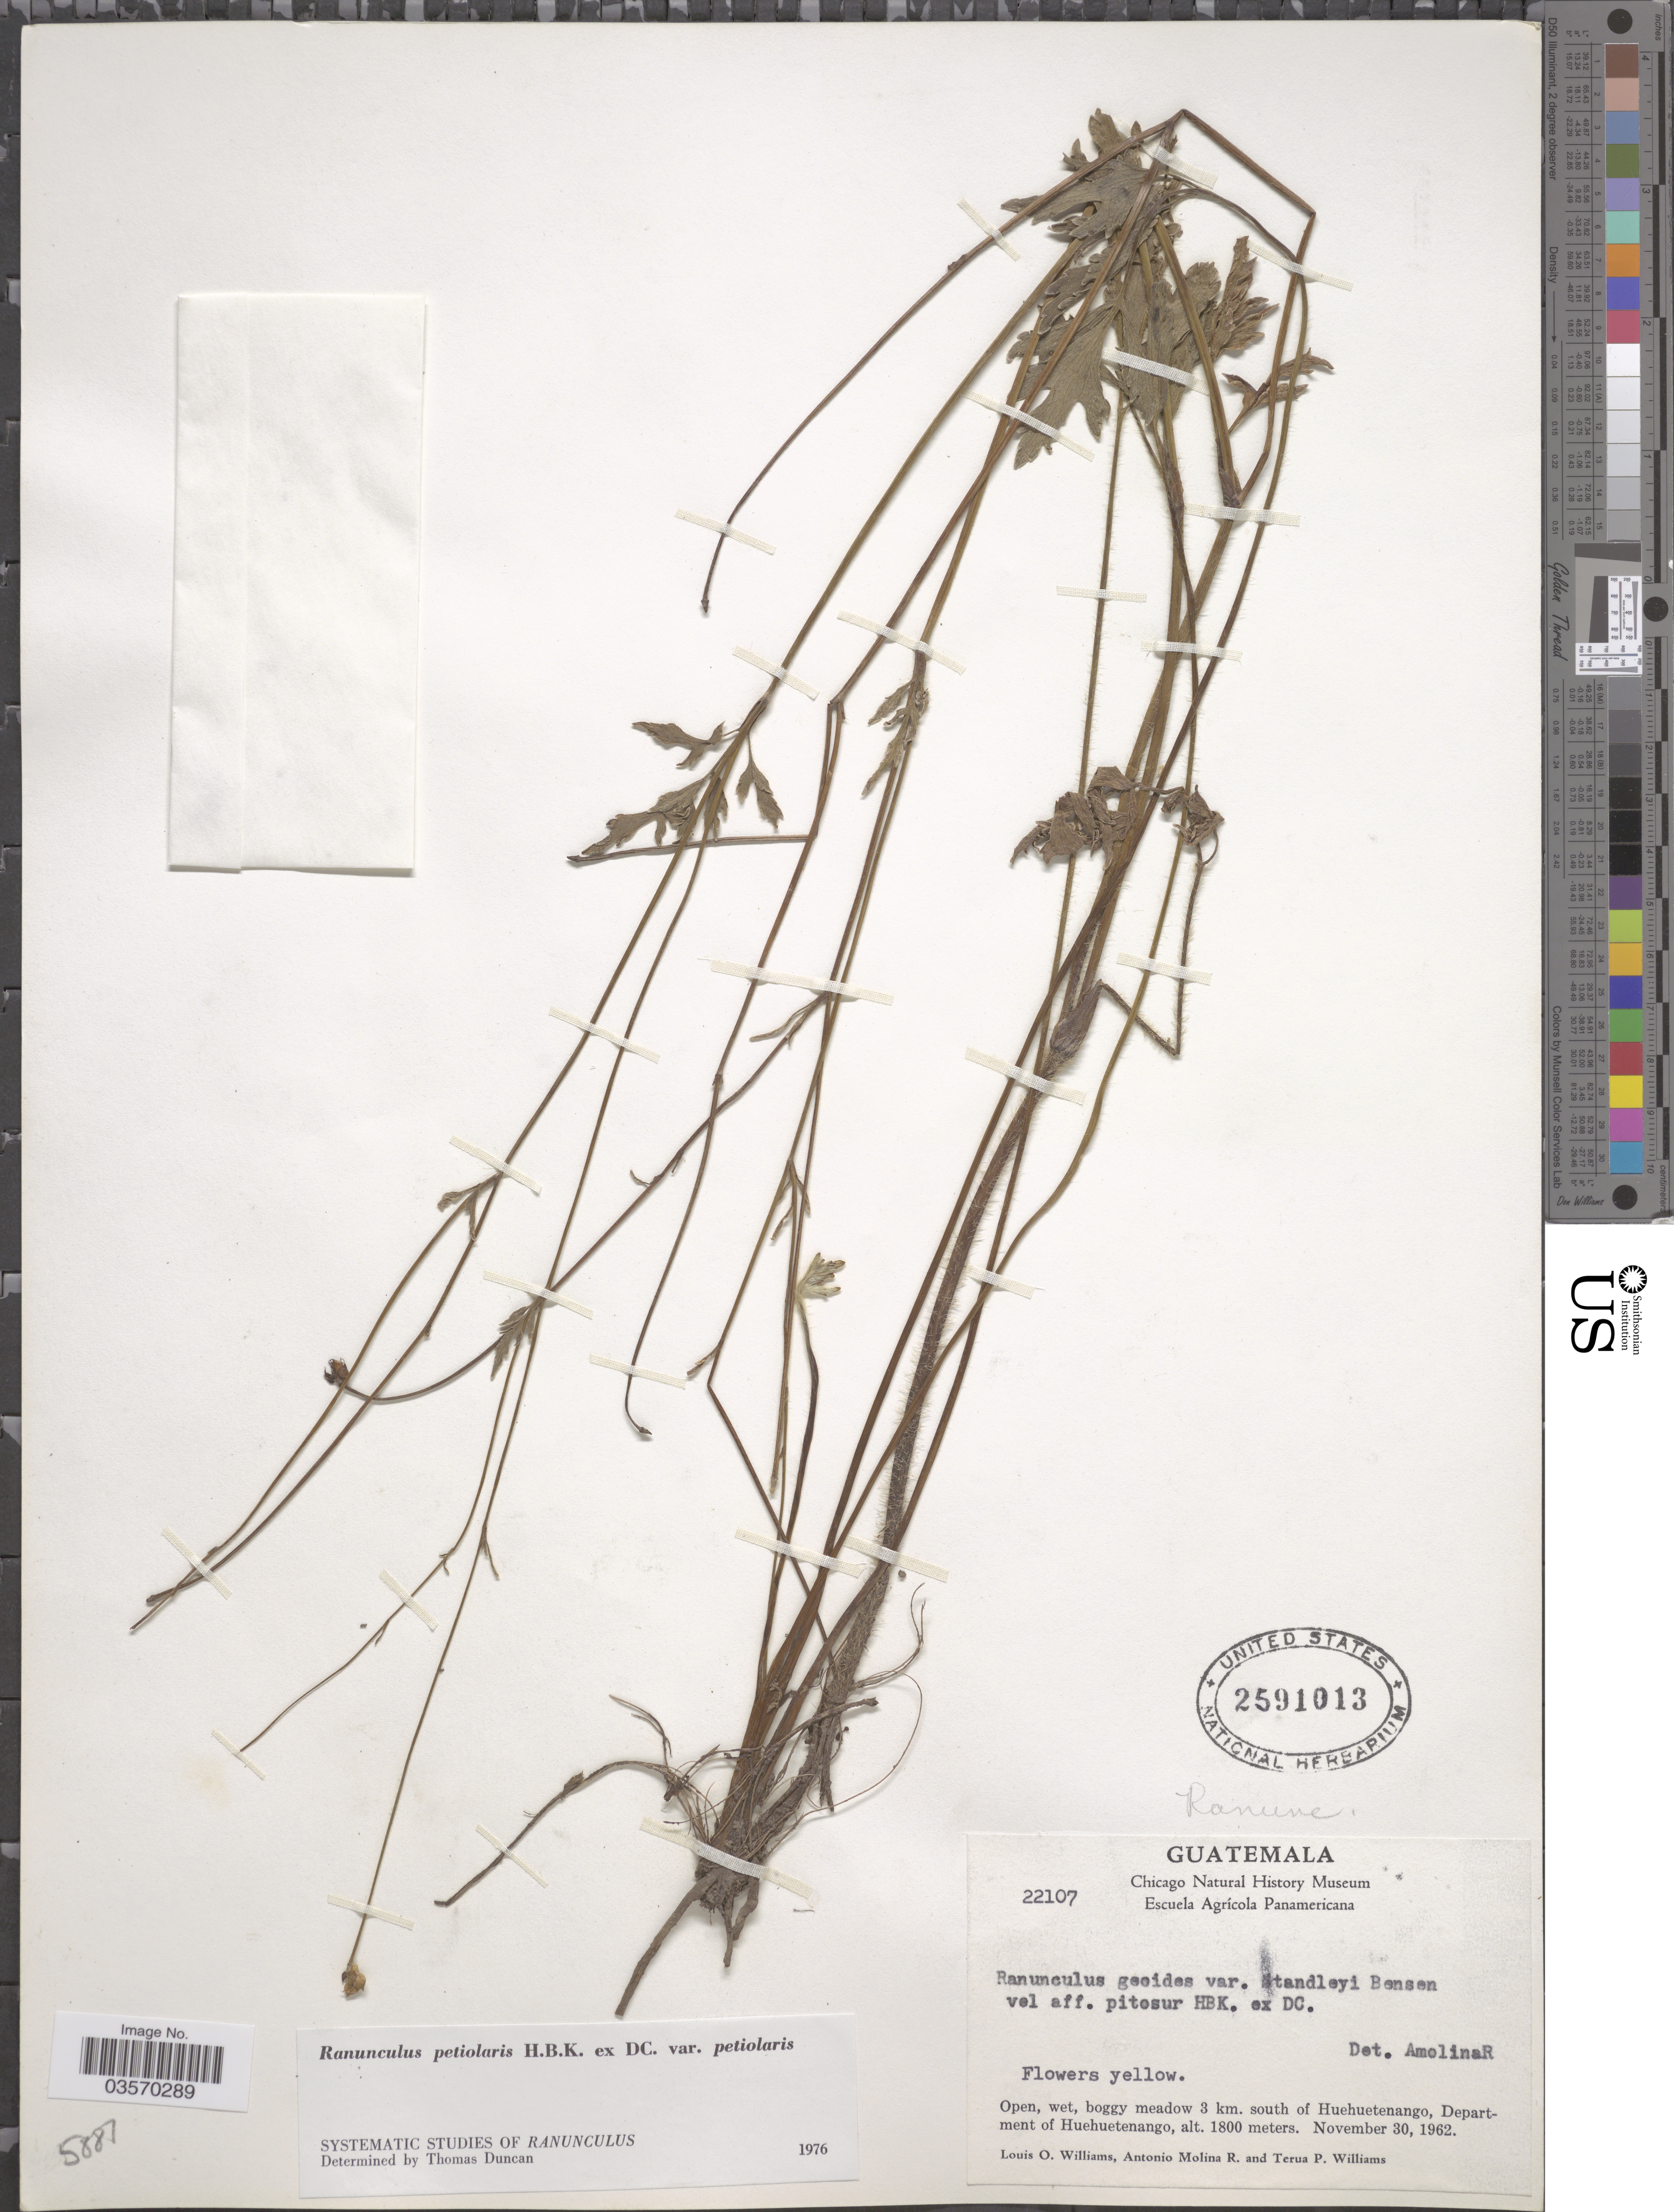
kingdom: Plantae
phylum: Tracheophyta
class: Magnoliopsida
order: Ranunculales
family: Ranunculaceae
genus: Ranunculus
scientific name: Ranunculus petiolaris var. petiolaris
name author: Kunth ex DC.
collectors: L. O. Williams, A. Molina R. & T. Williams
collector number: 22107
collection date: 1962-11-30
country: Guatemala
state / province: Huehuetenango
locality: Open, wet, boggy meadow 3 km. south of Huehuetenango, Department of Huehuetenango.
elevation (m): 1800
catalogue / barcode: US 2591013